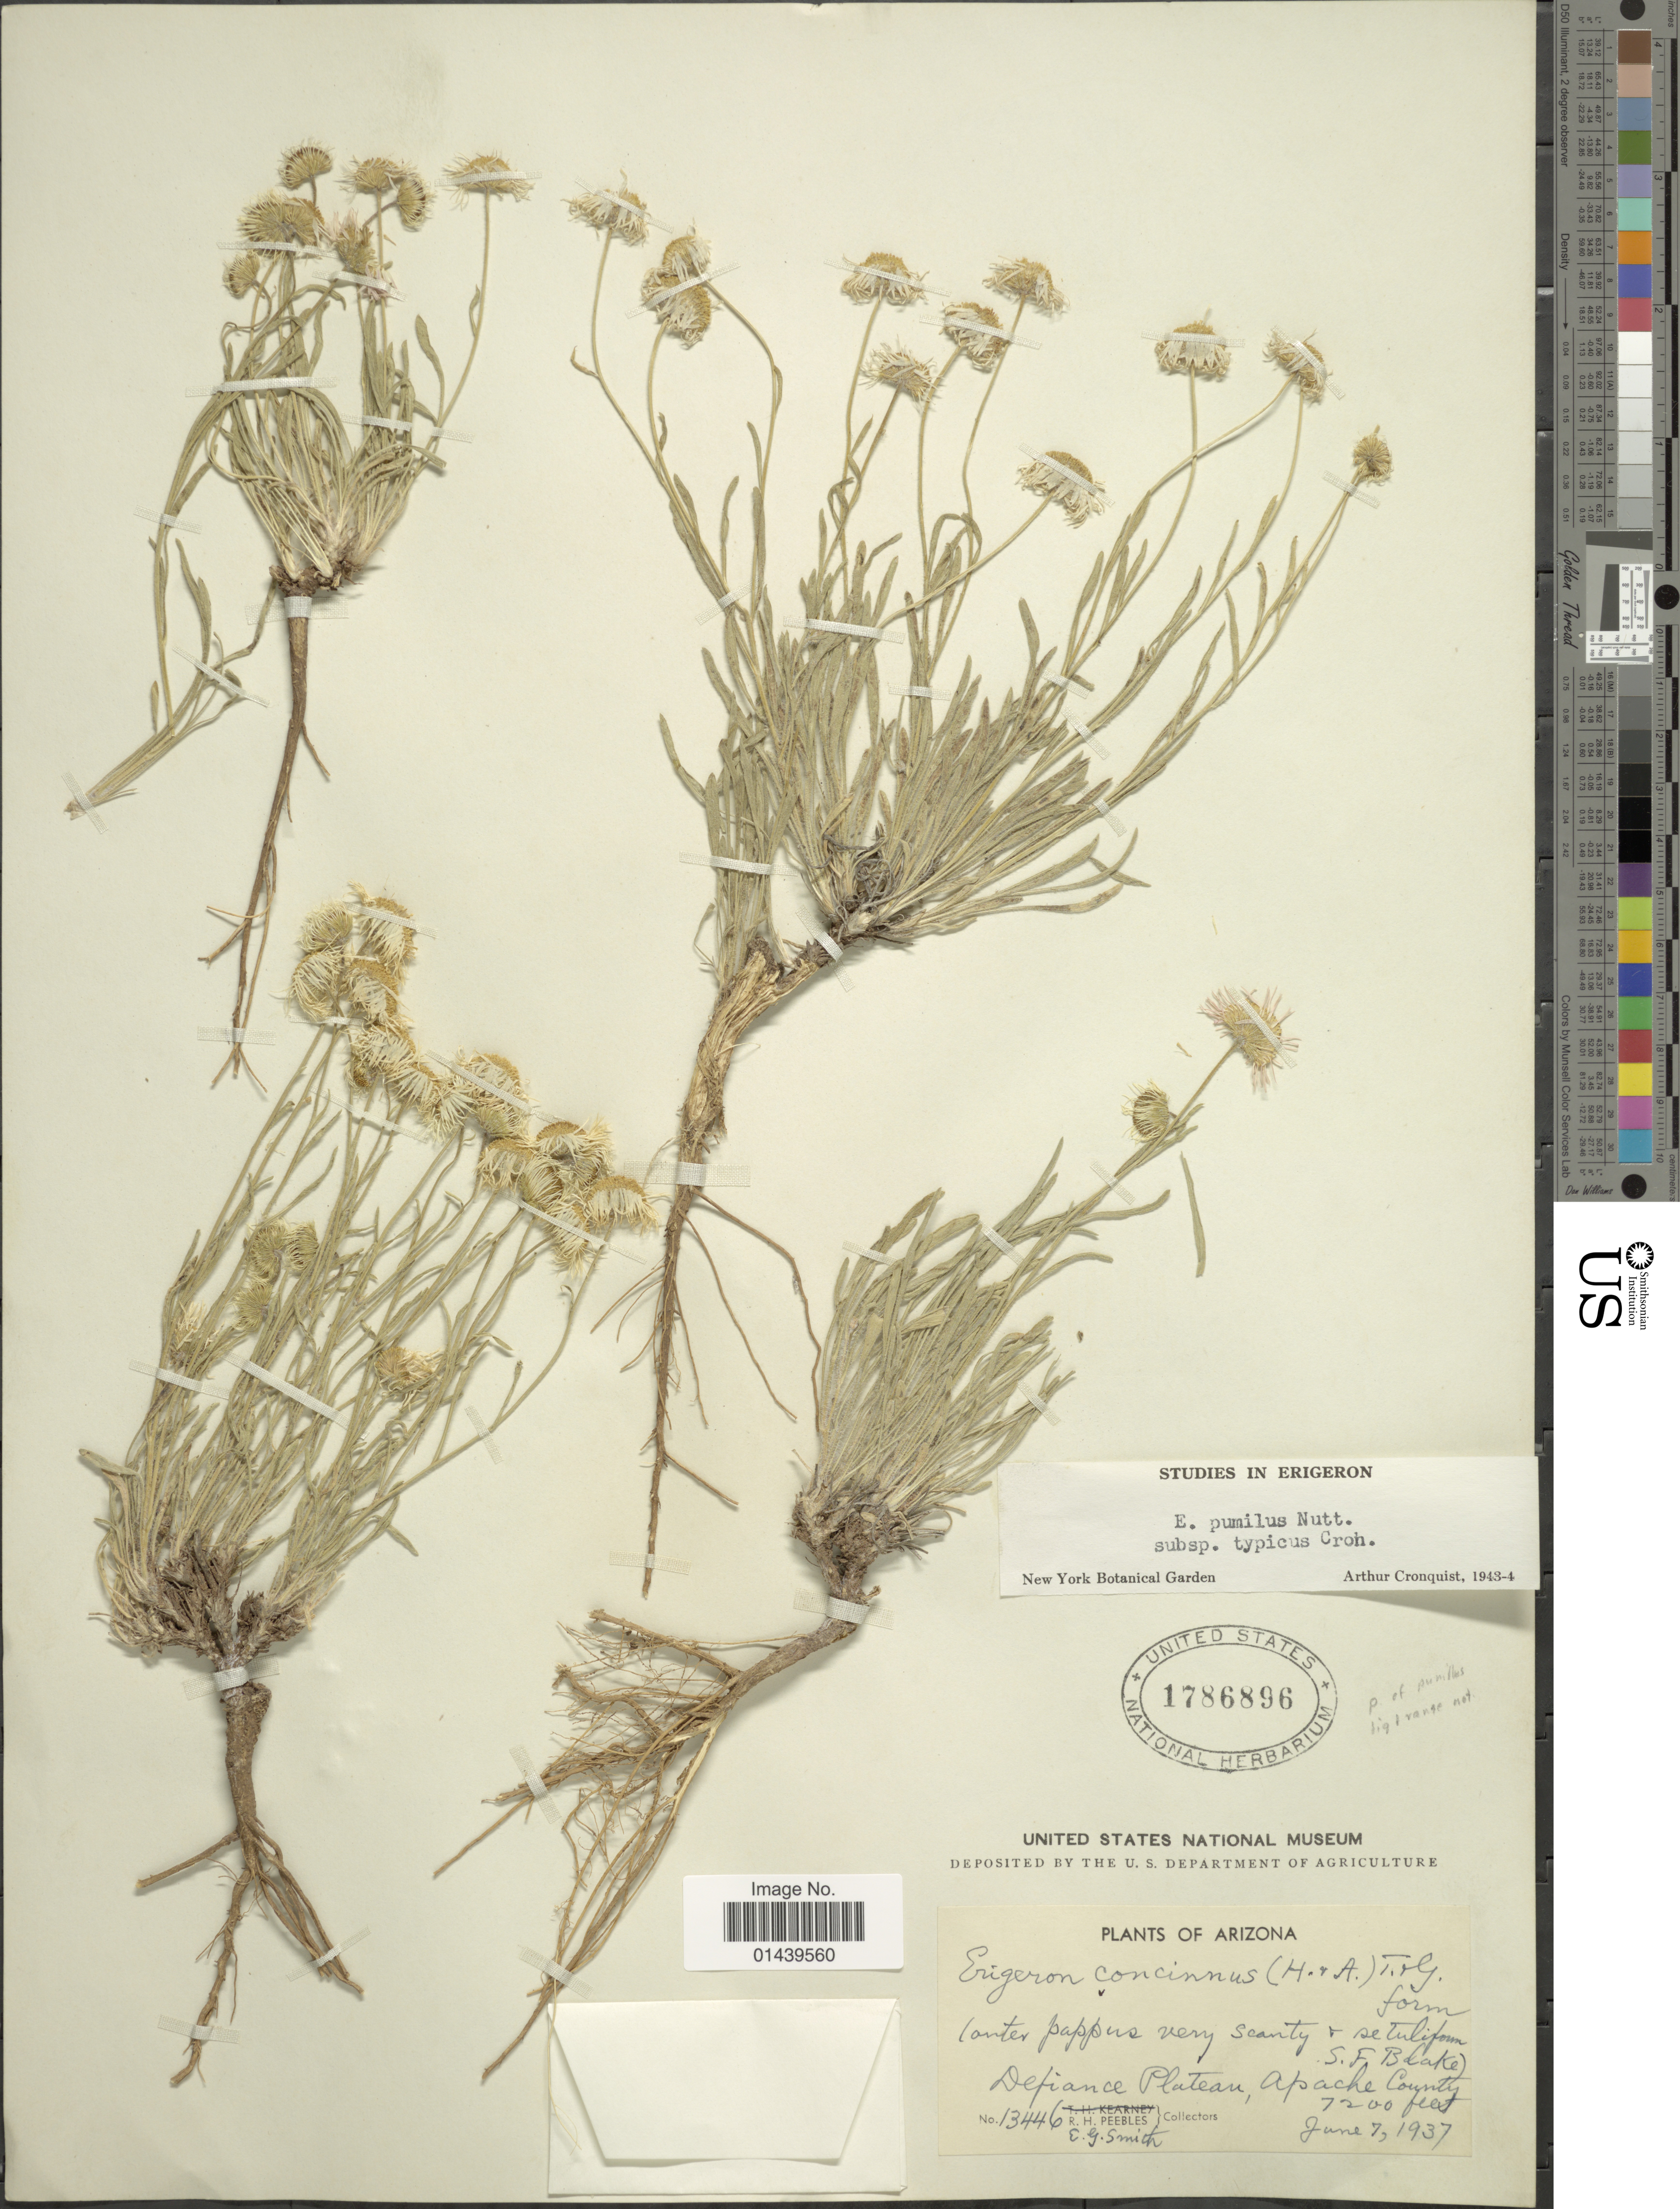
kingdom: Plantae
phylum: Tracheophyta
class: Magnoliopsida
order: Asterales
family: Asteraceae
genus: Erigeron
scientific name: Erigeron pumilus subsp. pumilus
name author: Nutt.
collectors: R. H. Peebles & E. G. Smith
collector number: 13446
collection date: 1937-06-07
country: United States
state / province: Arizona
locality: Defiance Plateau, Apache County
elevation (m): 2195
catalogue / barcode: US 1786896